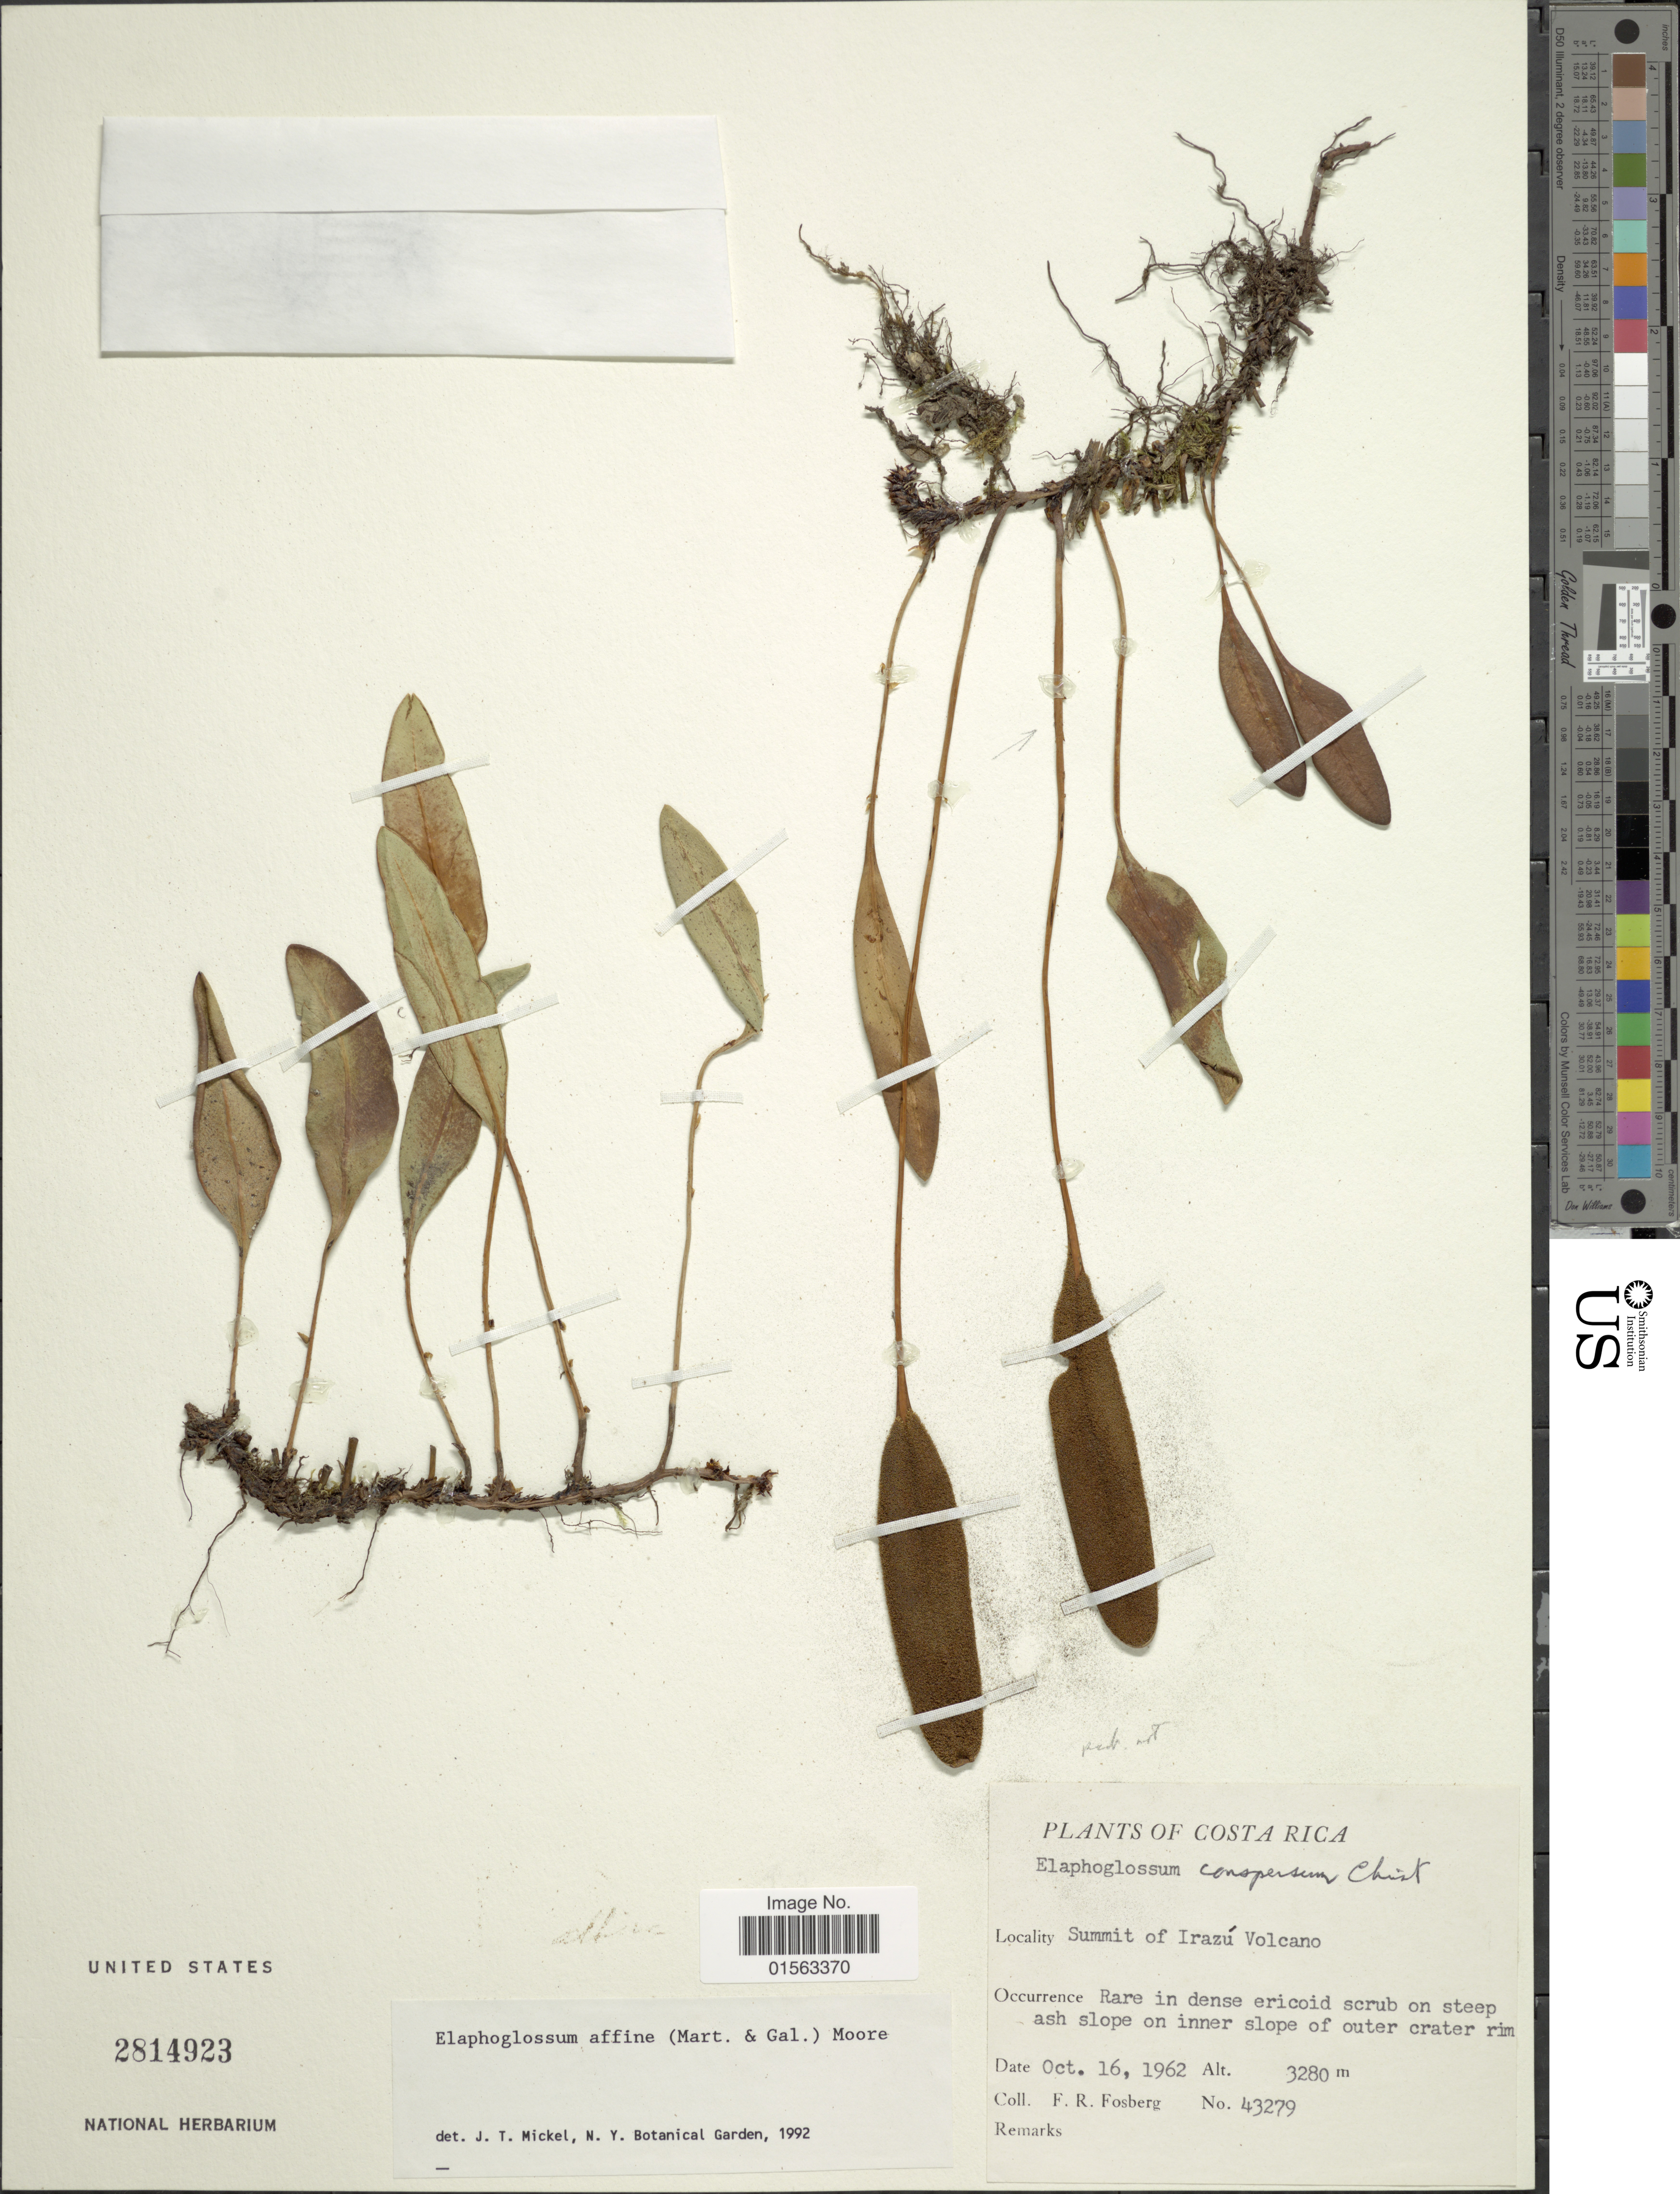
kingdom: Plantae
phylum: Tracheophyta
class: Polypodiopsida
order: Polypodiales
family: Dryopteridaceae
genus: Elaphoglossum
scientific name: Elaphoglossum affine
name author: (M. Martens & Galeotti) T. Moore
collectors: F. R. Fosberg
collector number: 43279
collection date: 1962-10-16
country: Costa Rica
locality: Summit of Irazu Volcano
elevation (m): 3280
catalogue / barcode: US 2814923